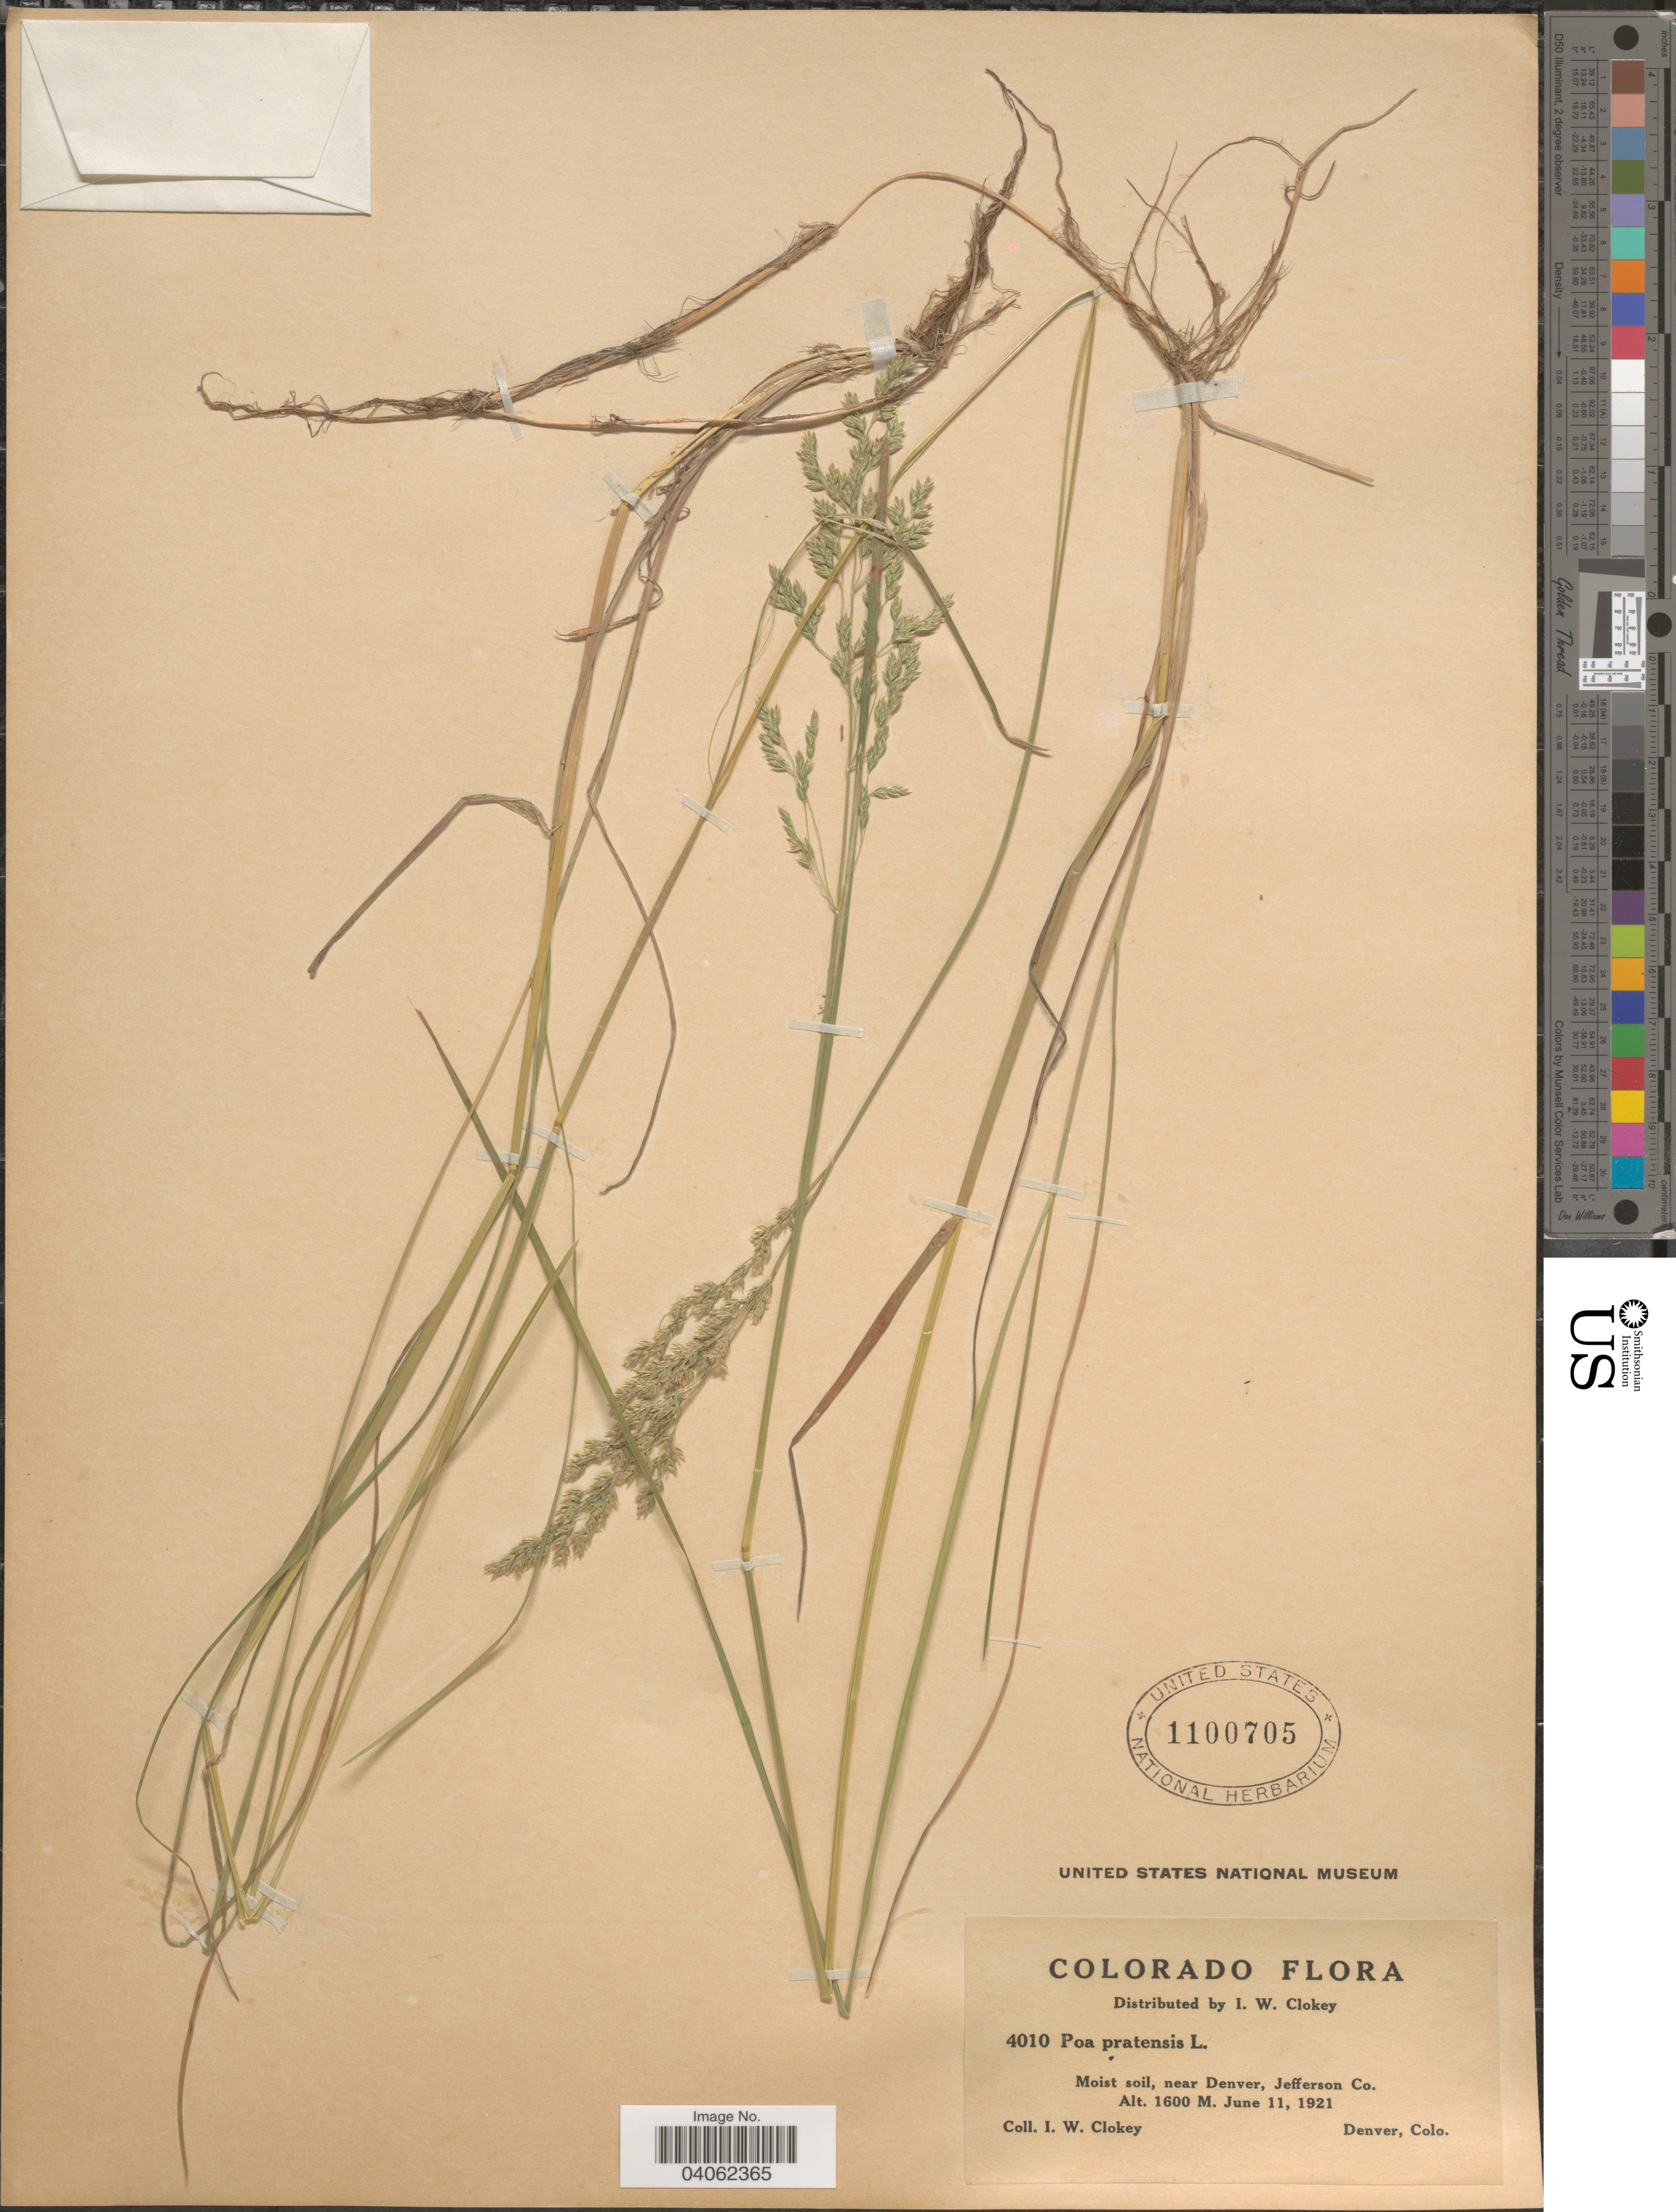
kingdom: Plantae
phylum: Tracheophyta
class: Liliopsida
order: Poales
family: Poaceae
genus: Poa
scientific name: Poa pratensis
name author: L.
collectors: I. W. Clokey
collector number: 4010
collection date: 1921-06-11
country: United States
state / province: Colorado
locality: Near Denver, Jefferson Co.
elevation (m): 1600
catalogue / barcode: US 1100705